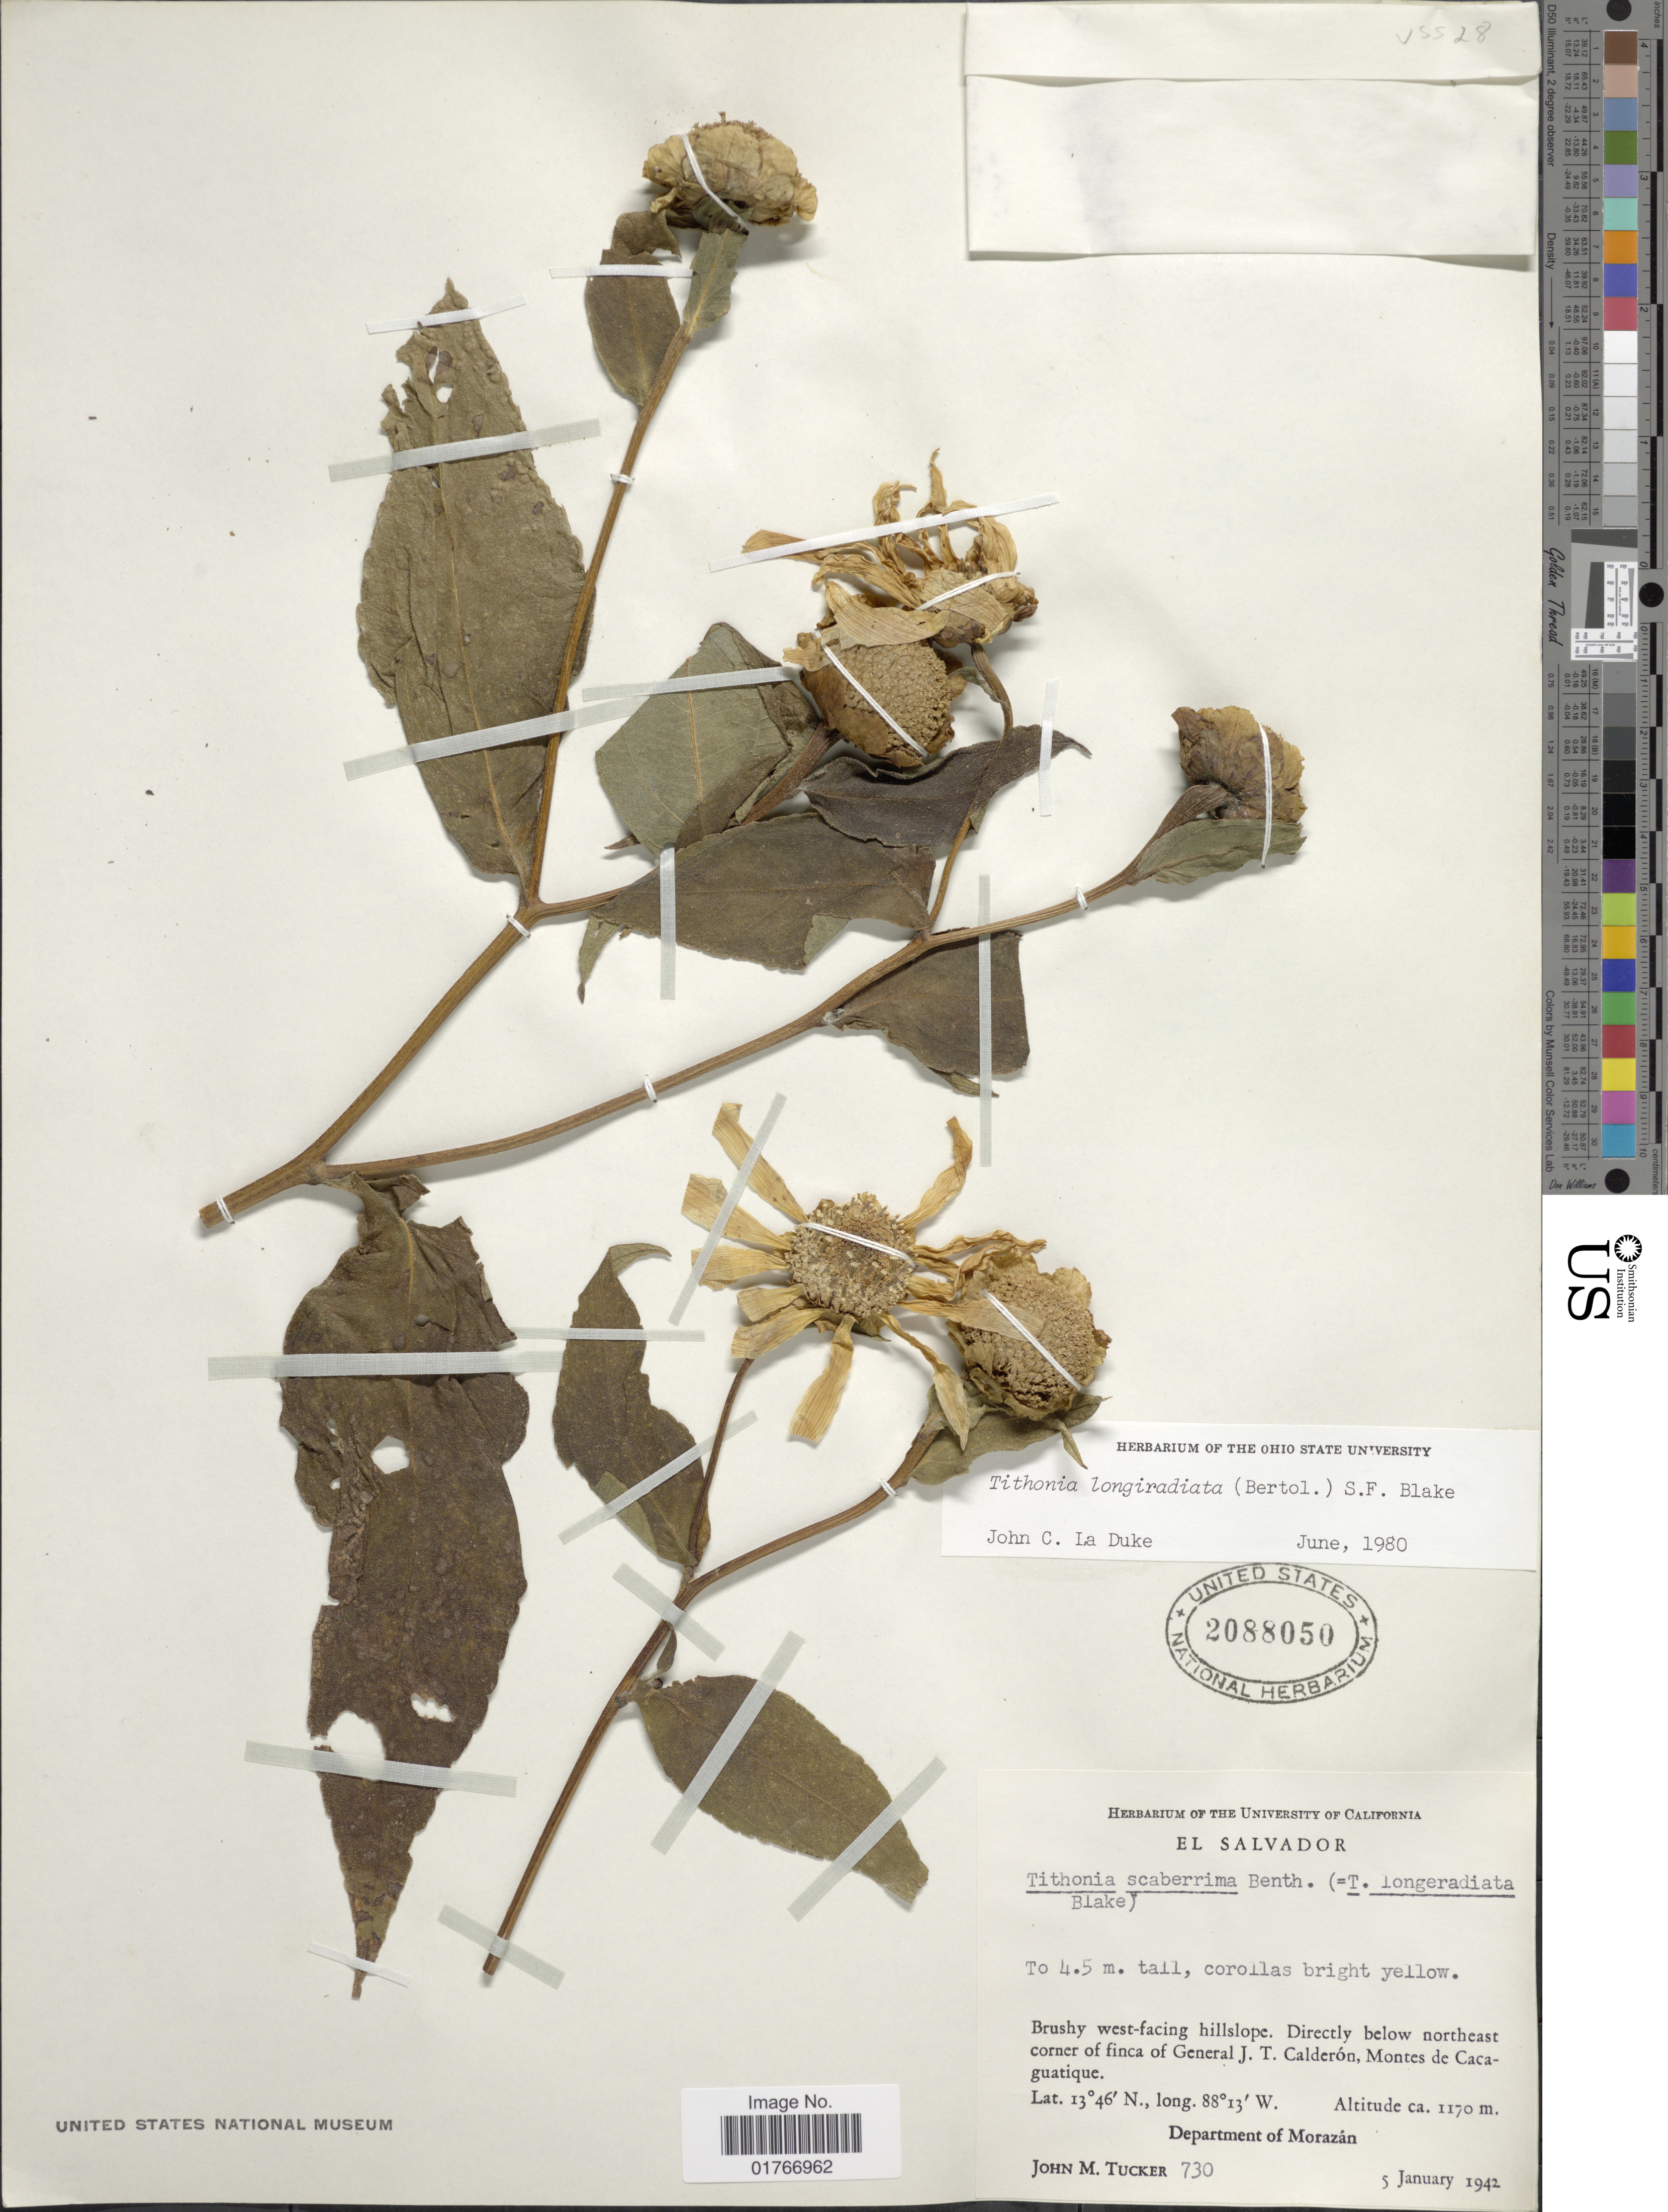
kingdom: Plantae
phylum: Tracheophyta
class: Magnoliopsida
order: Asterales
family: Asteraceae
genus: Tithonia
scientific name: Tithonia longiradiata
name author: (Bertol.) S.F. Blake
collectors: J. M. Tucker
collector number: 730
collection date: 1942-01-05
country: El Salvador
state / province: Morazan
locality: Directly below northeast corner of finca of General J. T. Calderon, Montes de Cacaguatique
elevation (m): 1170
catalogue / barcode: US 2088050